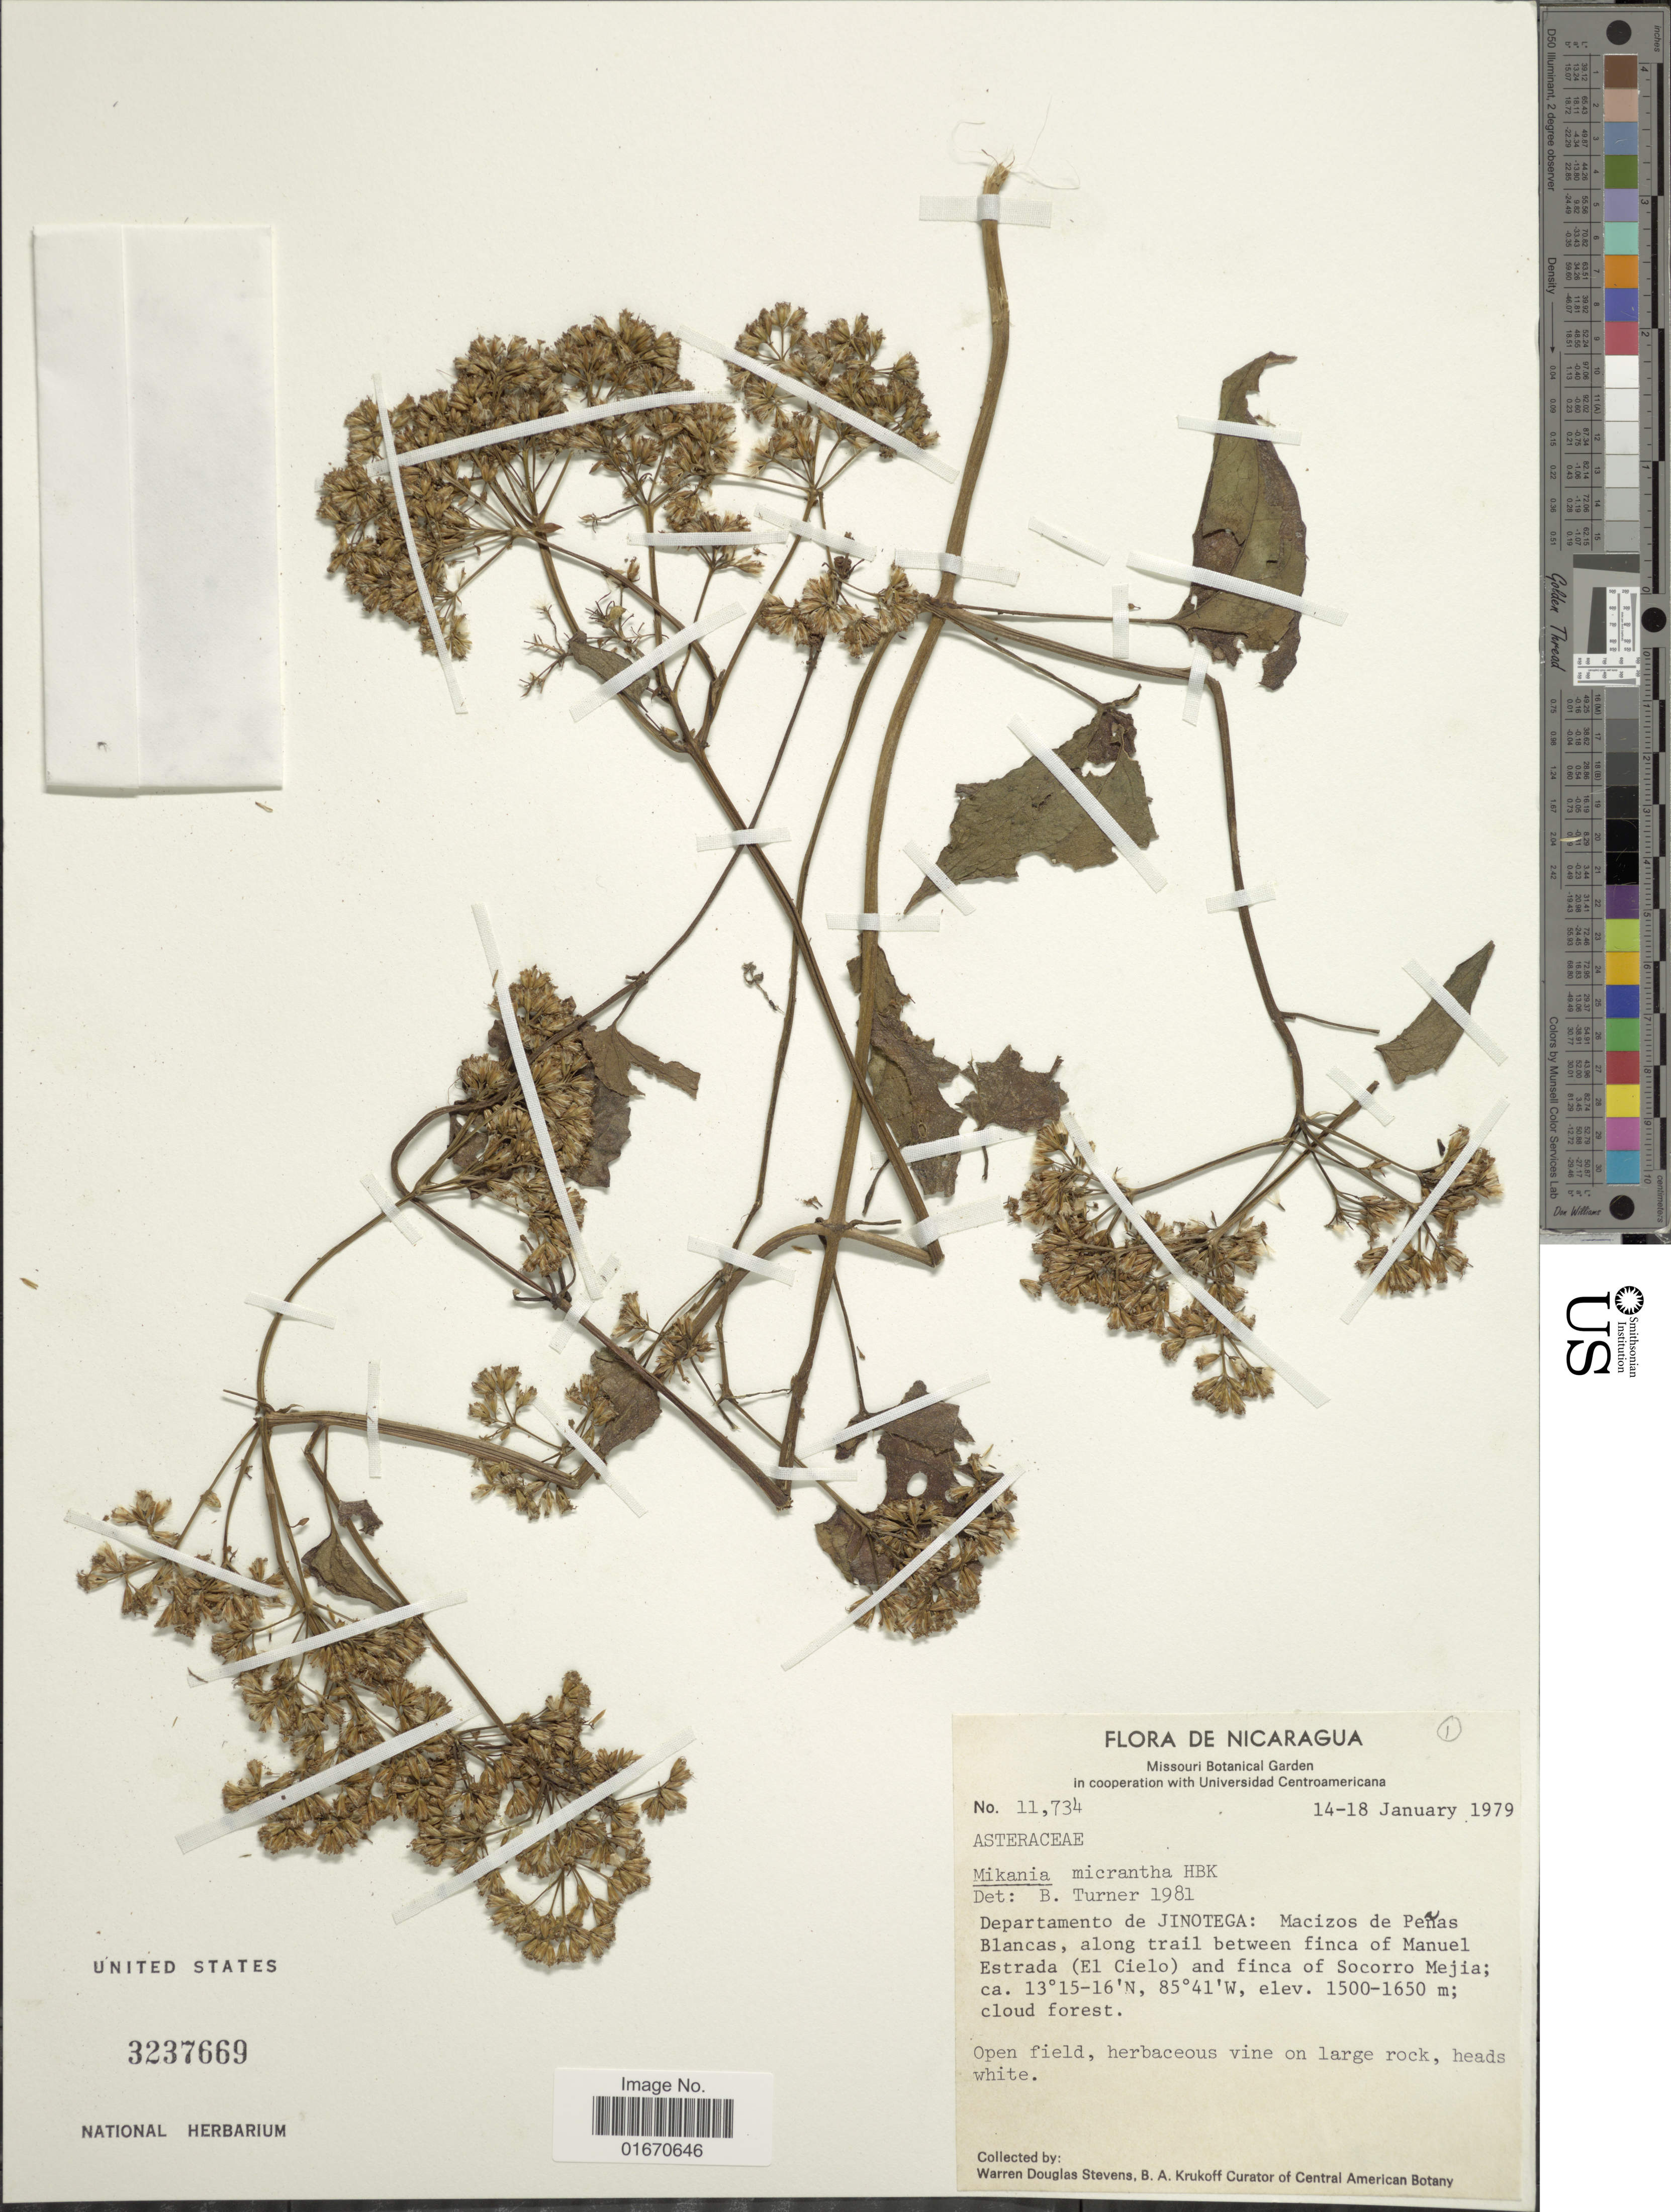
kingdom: Plantae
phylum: Tracheophyta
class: Magnoliopsida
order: Asterales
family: Asteraceae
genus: Mikania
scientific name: Mikania micrantha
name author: Kunth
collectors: W. D. Stevens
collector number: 11734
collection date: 1979-01-14/1979-01-18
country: Nicaragua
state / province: Jinotega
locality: Macizos de Penas Blancas, along trail between finca of Manuel Estrada (El Cielo) and finca of Socorro Mejia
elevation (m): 1500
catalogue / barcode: US 3237669